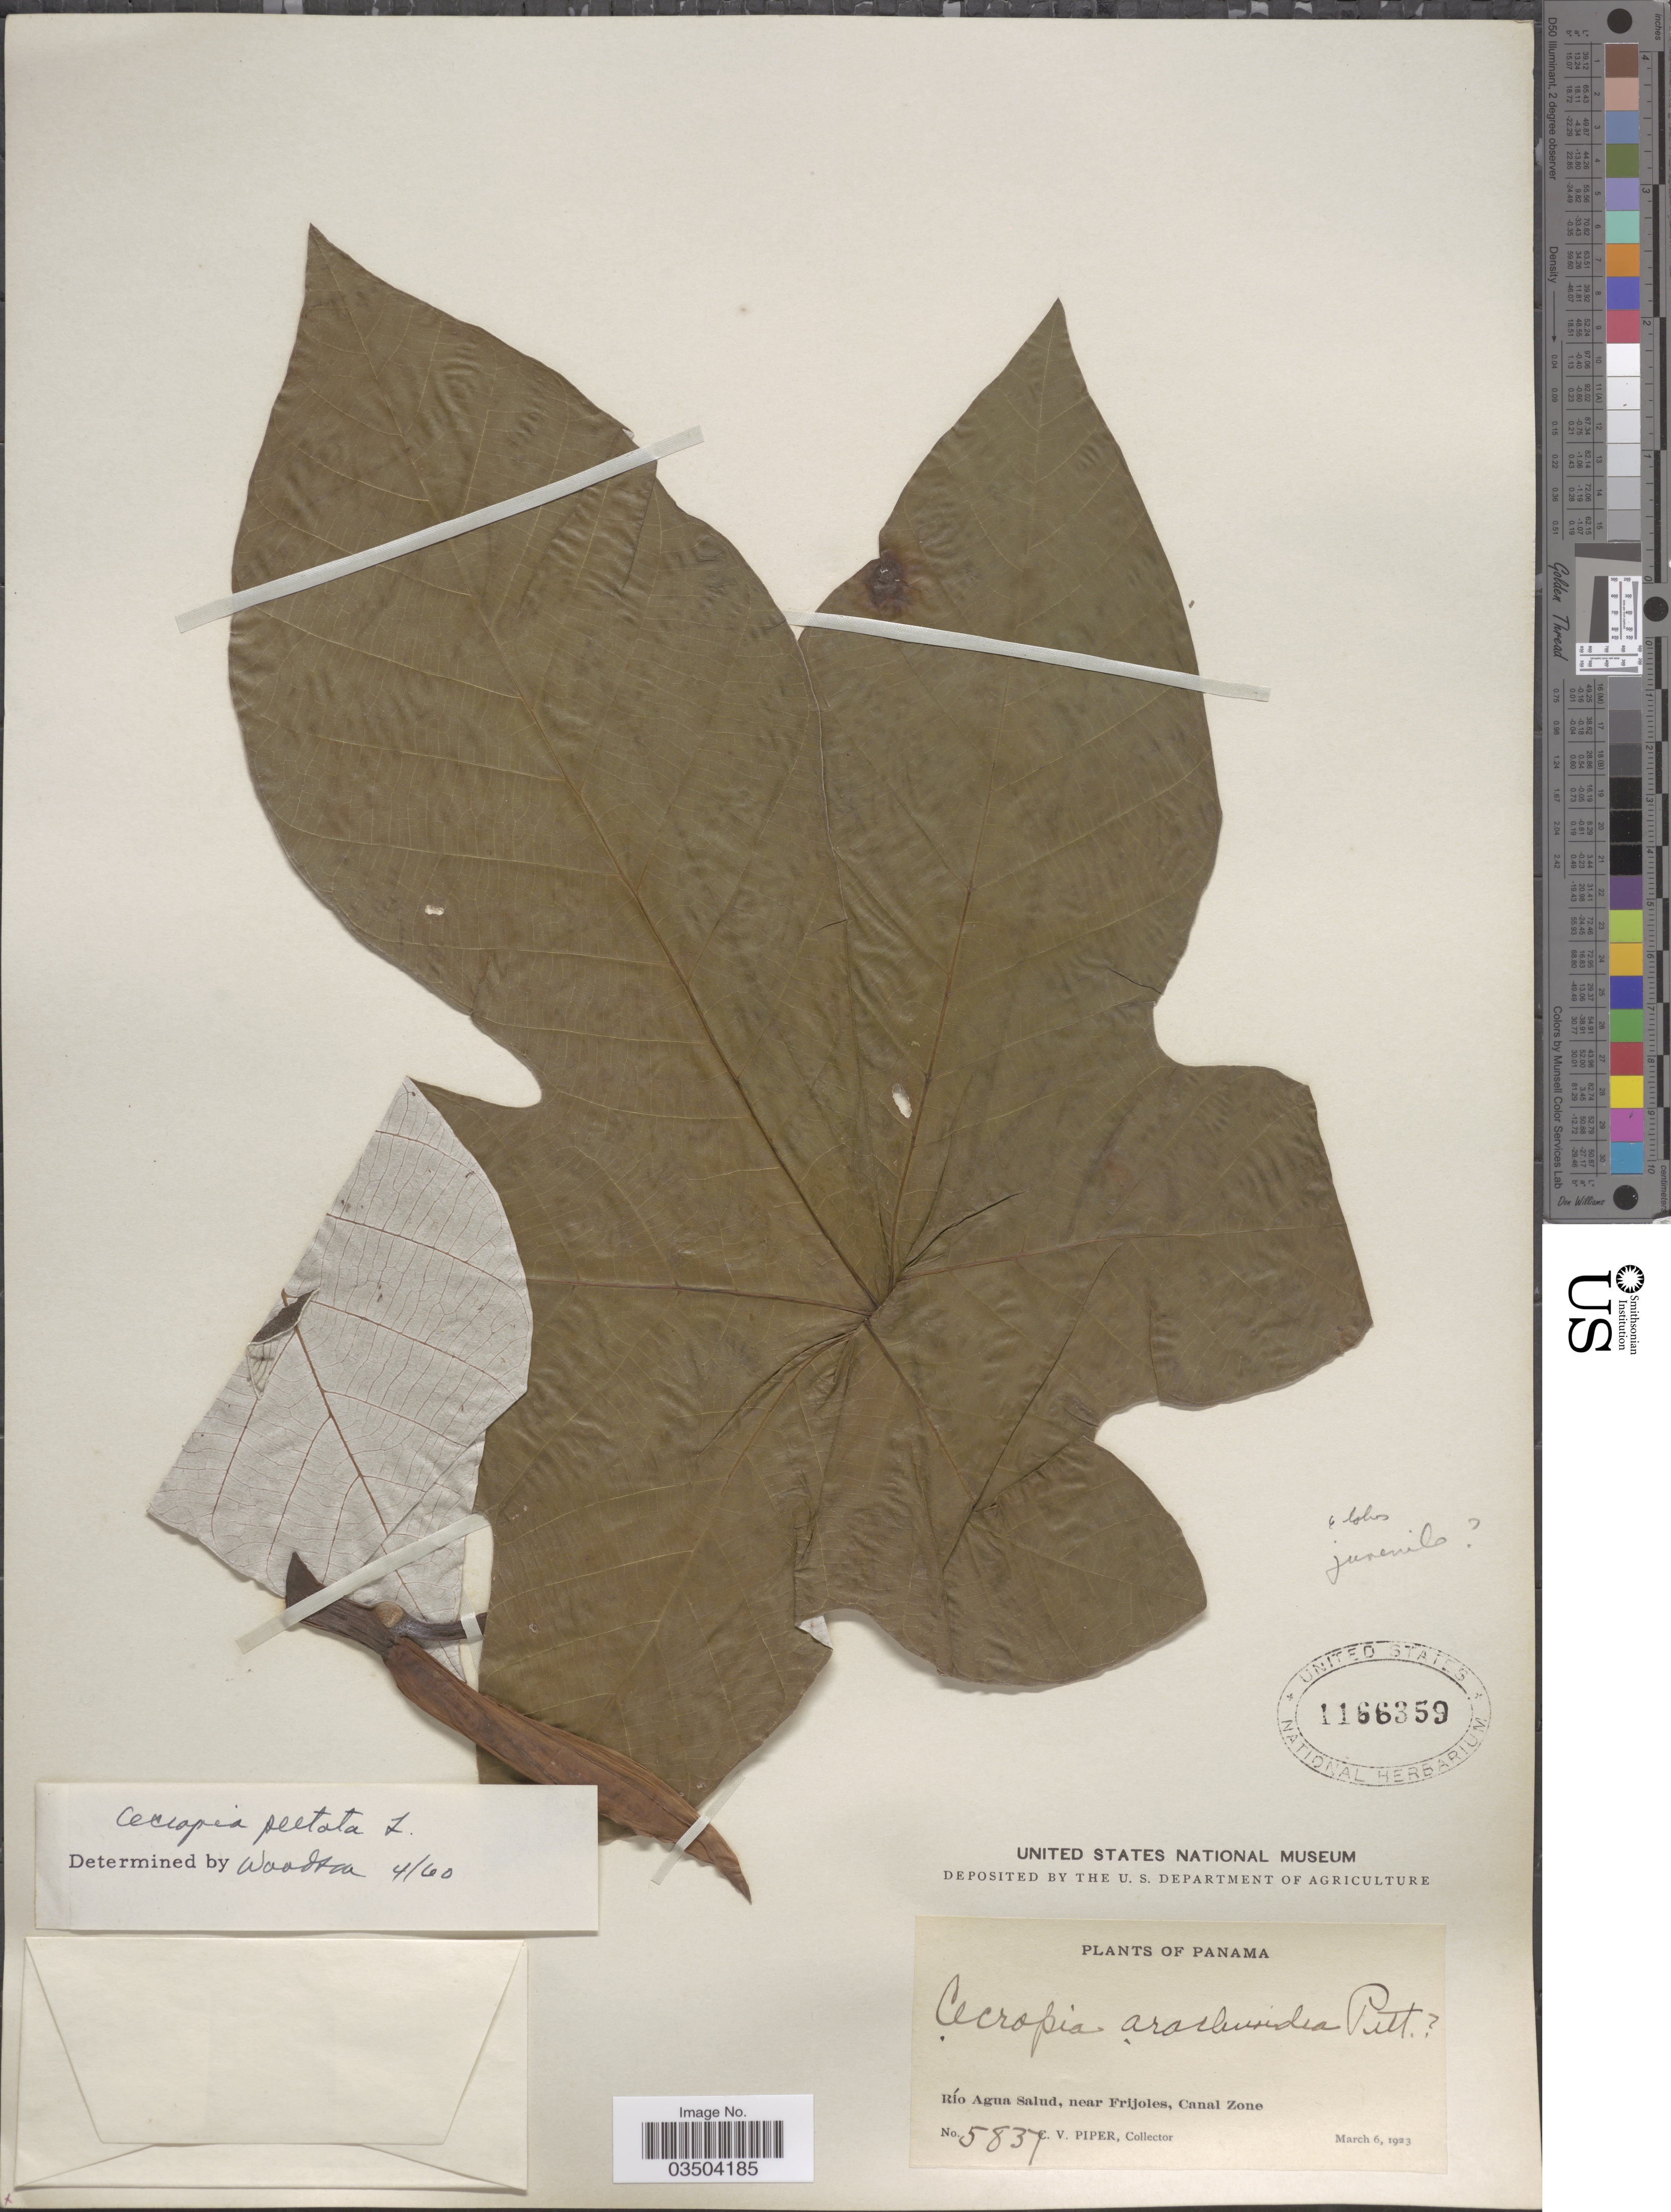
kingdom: Plantae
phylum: Tracheophyta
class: Magnoliopsida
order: Rosales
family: Urticaceae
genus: Cecropia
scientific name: Cecropia peltata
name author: L.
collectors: C. V. Piper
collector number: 5837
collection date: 1923-03-06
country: Panama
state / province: Colón / Panamá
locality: Río Agua Salud, near Frijoles, Canal Zone.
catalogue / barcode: US 1166359